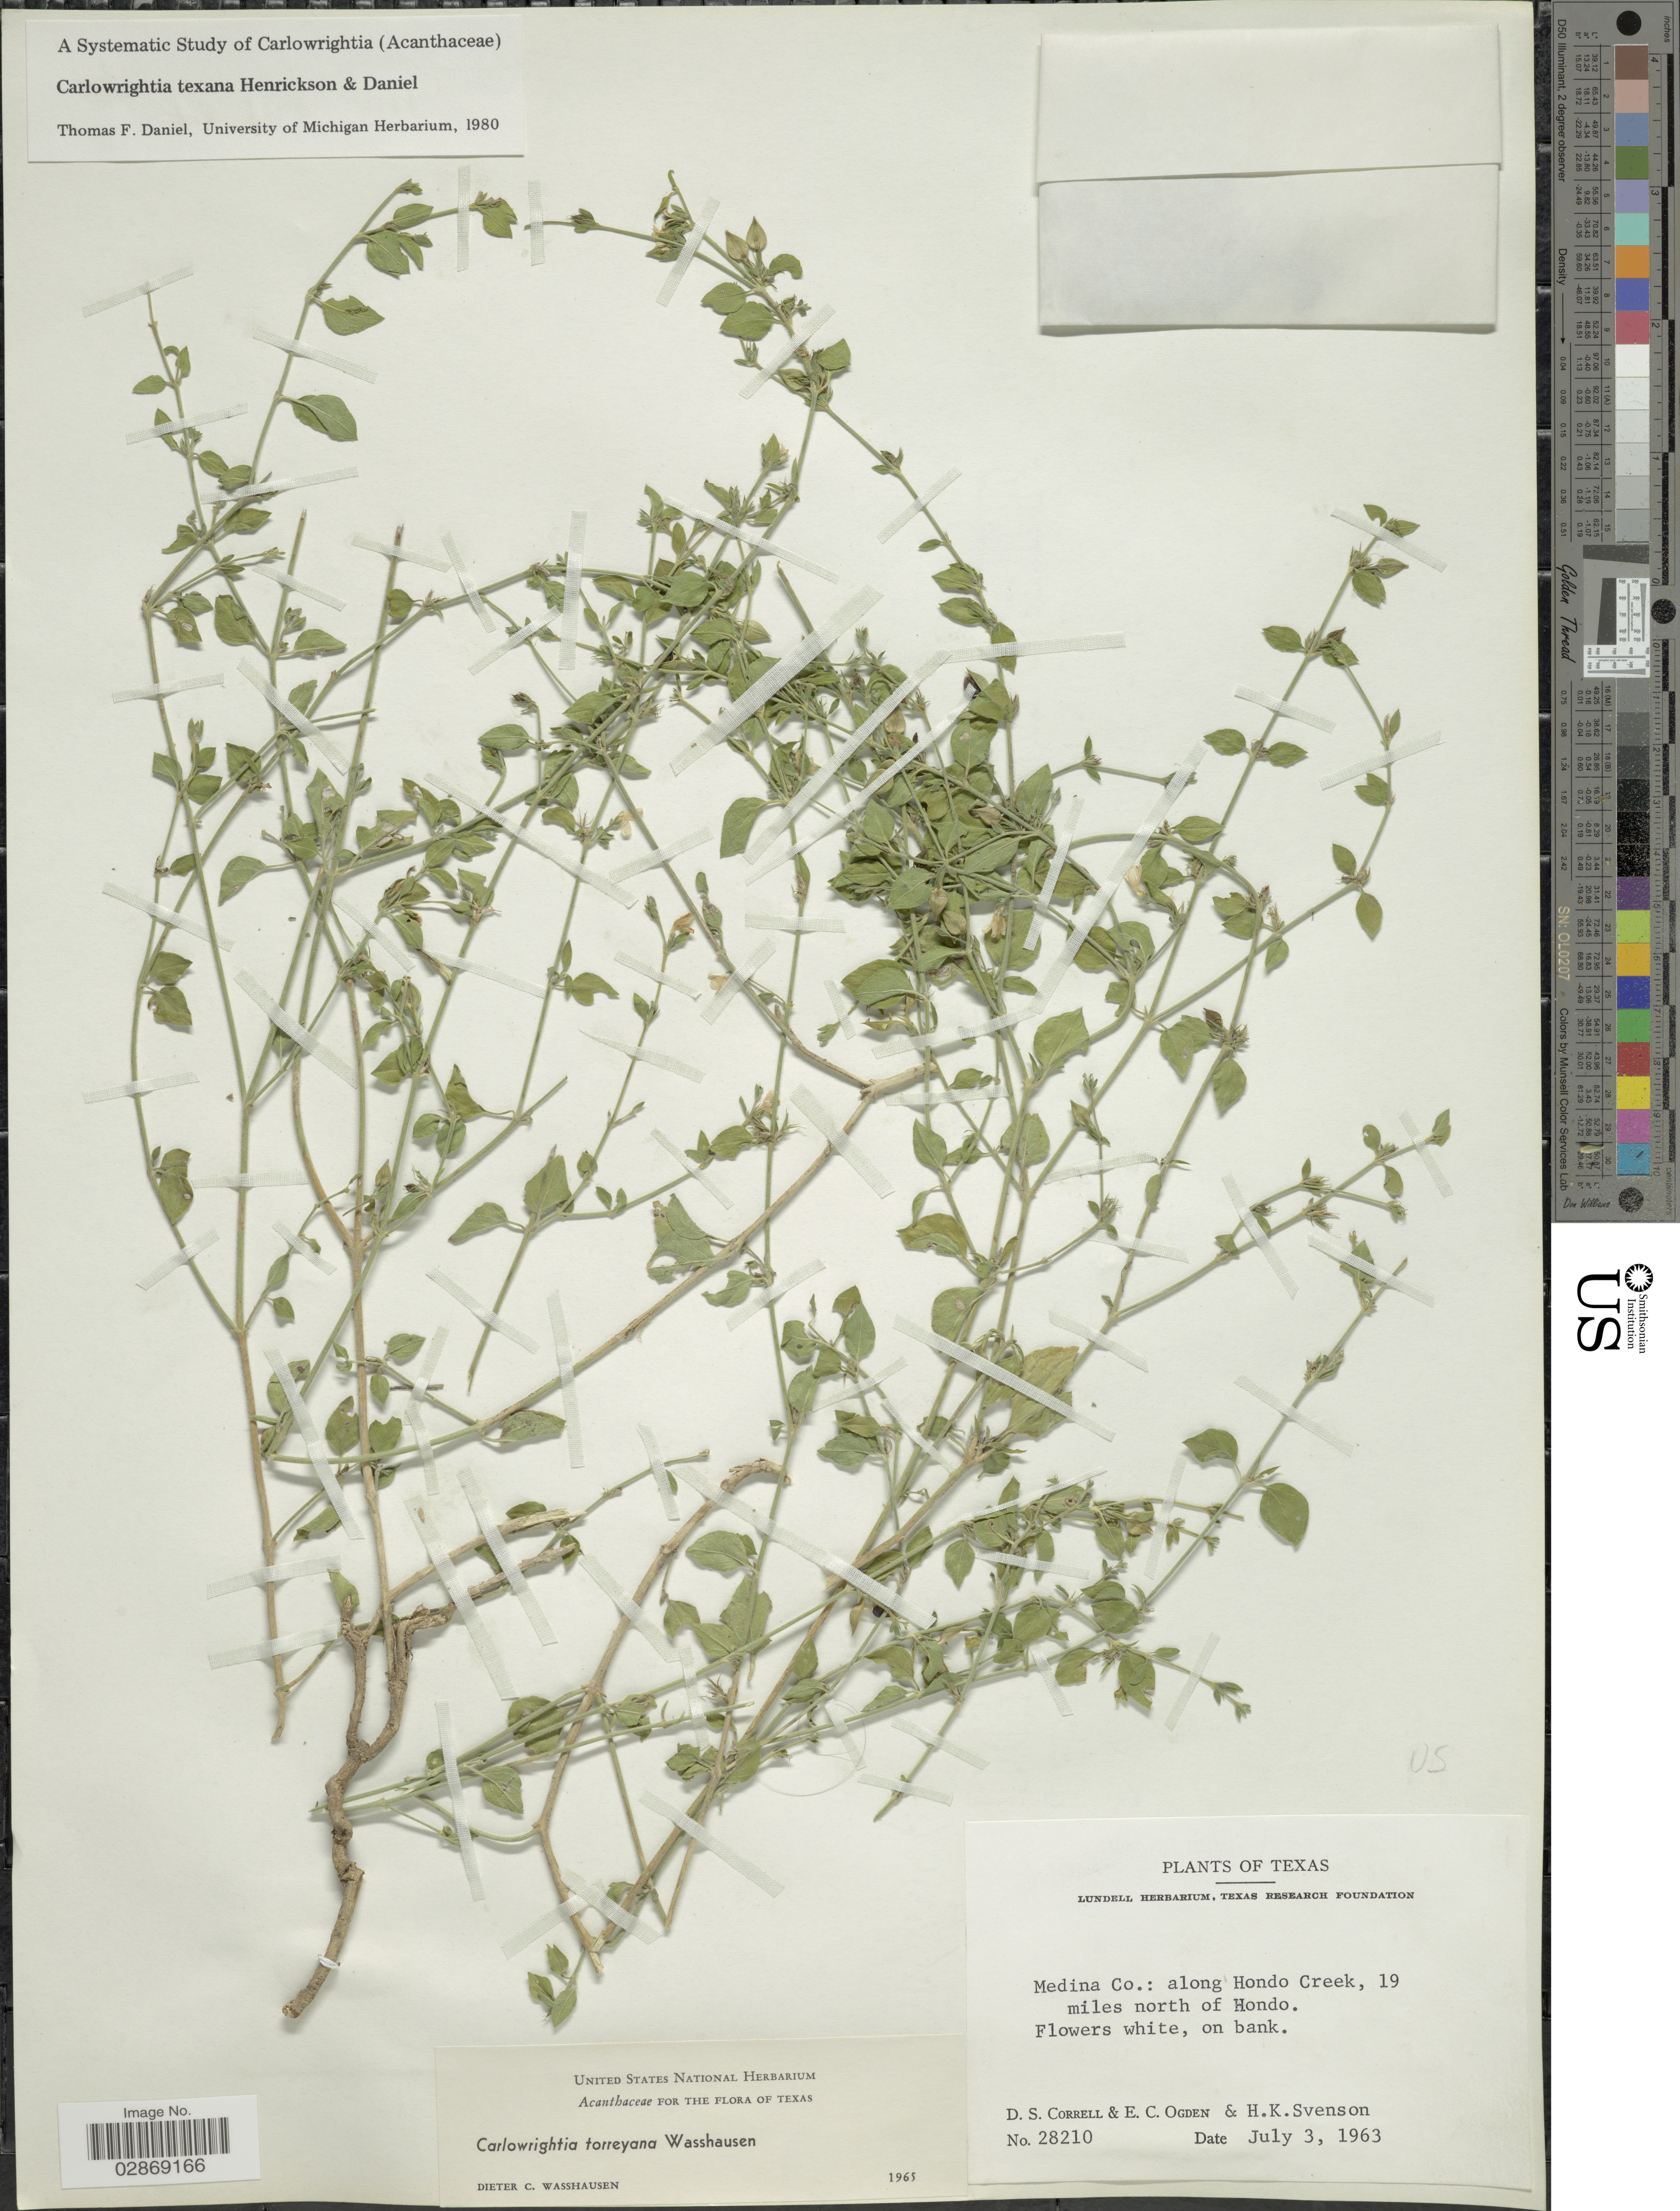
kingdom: Plantae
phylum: Tracheophyta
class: Magnoliopsida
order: Lamiales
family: Acanthaceae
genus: Carlowrightia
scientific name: Carlowrightia texana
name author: Henrickson & T.F. Daniel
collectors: D. S. Correll, E. Ogden & H. K. Svenson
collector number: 28210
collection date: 1963-07-03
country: United States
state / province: Texas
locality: Medina Co.: along Hondo Creek, 19 miles north of Hondo.